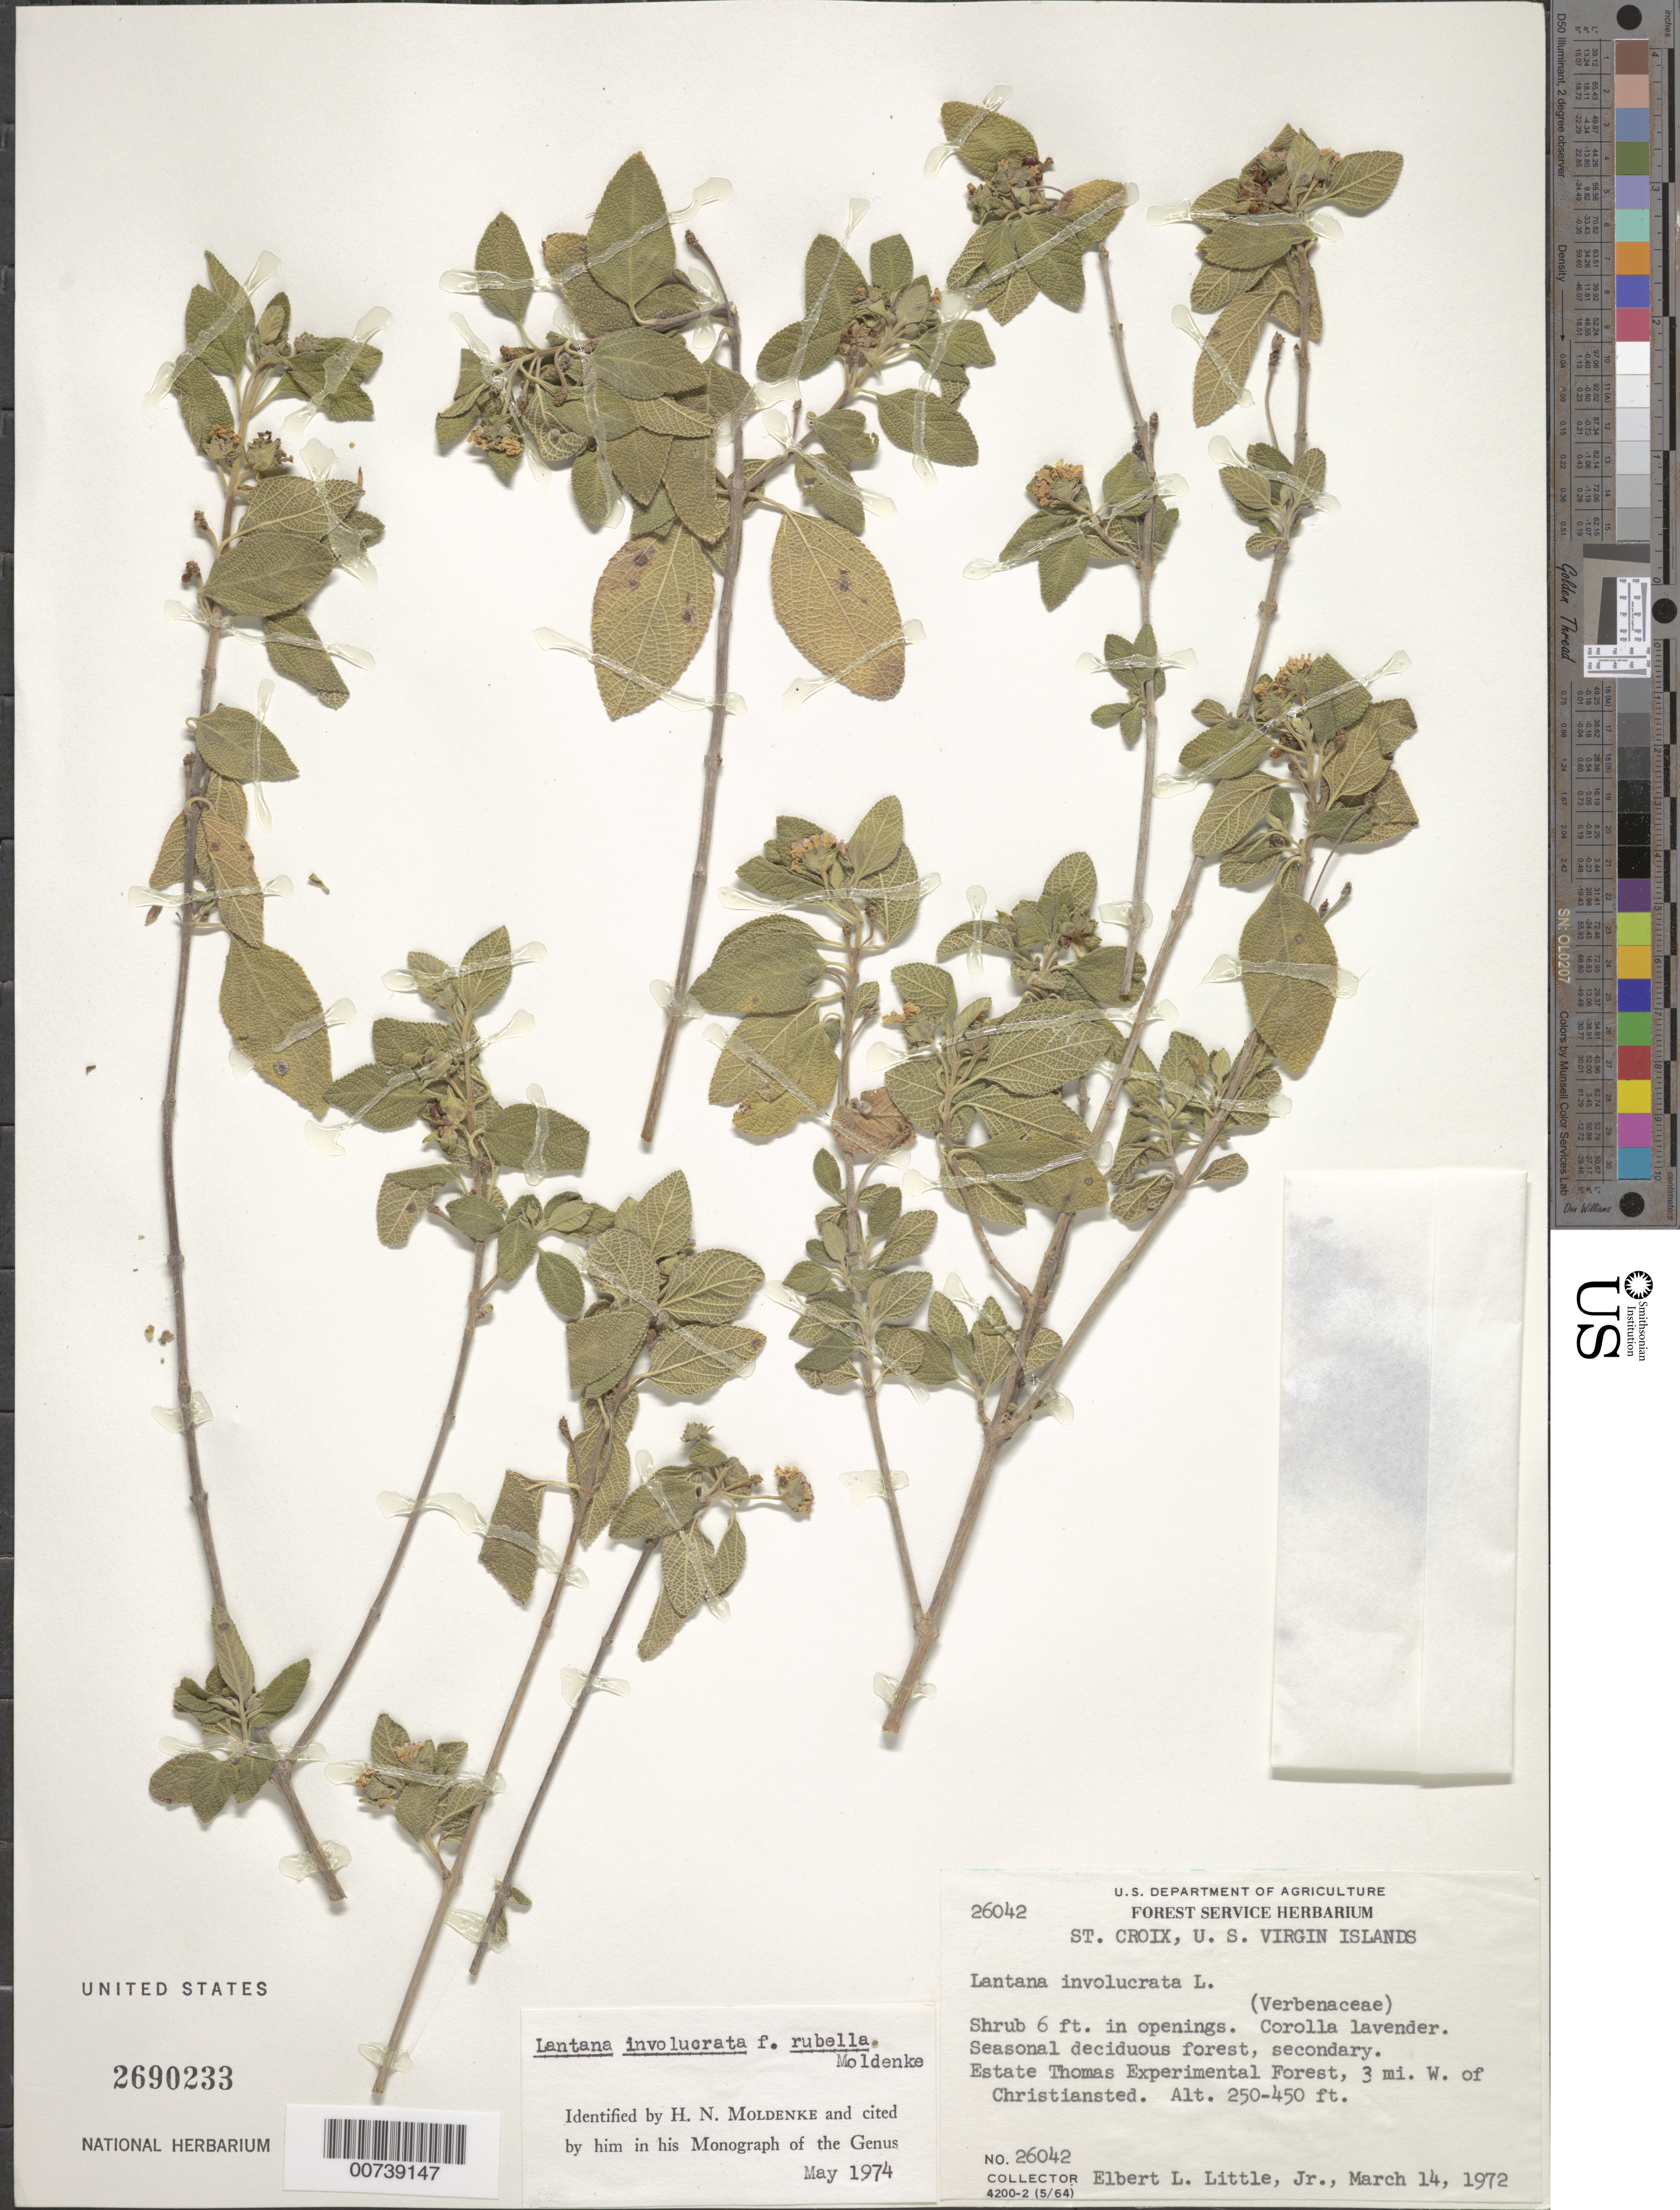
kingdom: Plantae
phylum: Tracheophyta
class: Magnoliopsida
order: Lamiales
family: Verbenaceae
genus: Lantana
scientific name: Lantana involucrata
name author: L.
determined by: Moldenke, H. N.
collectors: E. L. Little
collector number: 26042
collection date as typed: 14 Mar 1972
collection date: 1972-03-14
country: U.S. Virgin Islands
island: St. Croix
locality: Estate Thomas Experimental Satation, 3 mi W. of Christiansted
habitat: Seasonal deciduous forest, secondary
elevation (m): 250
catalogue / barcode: US 2690233